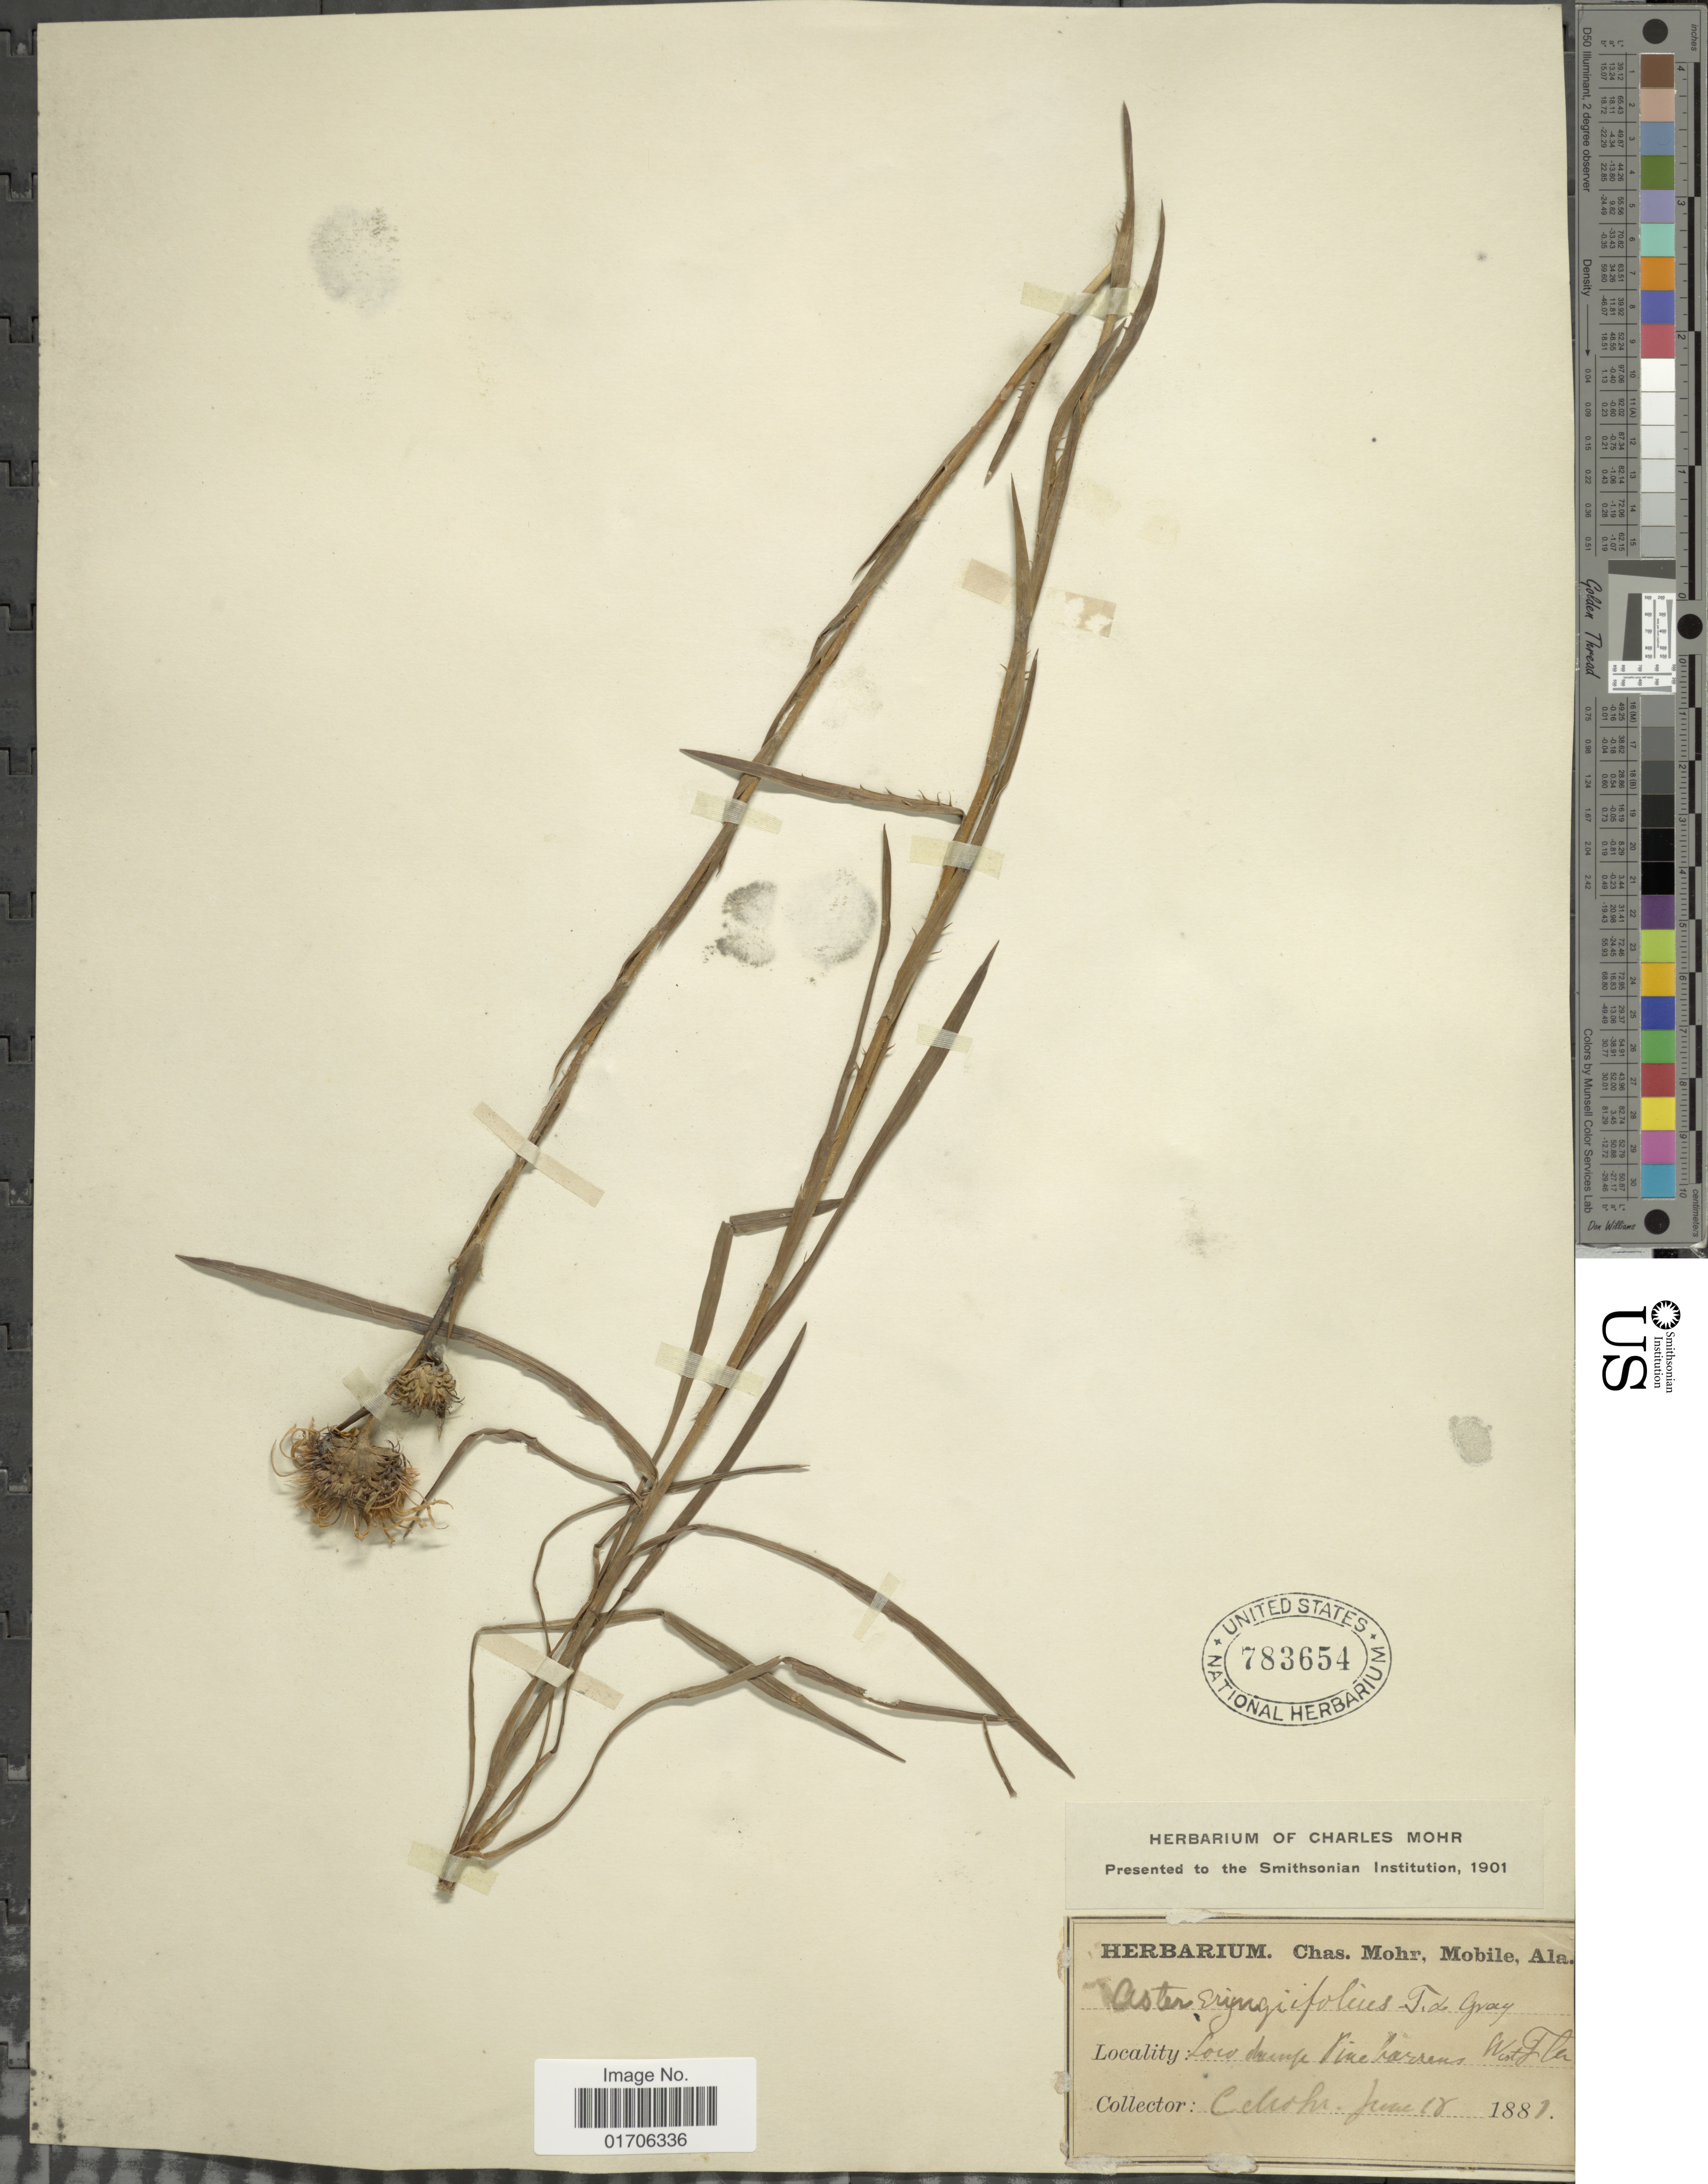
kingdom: Plantae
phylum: Tracheophyta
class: Magnoliopsida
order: Asterales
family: Asteraceae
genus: Eurybia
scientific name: Eurybia eryngiifolia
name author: (Torr. & A. Gray) G.L. Nesom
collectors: C. T. Mohr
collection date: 1887-06-18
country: United States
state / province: Florida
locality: Low damp Pine barrens, West Fla.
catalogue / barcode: US 783654